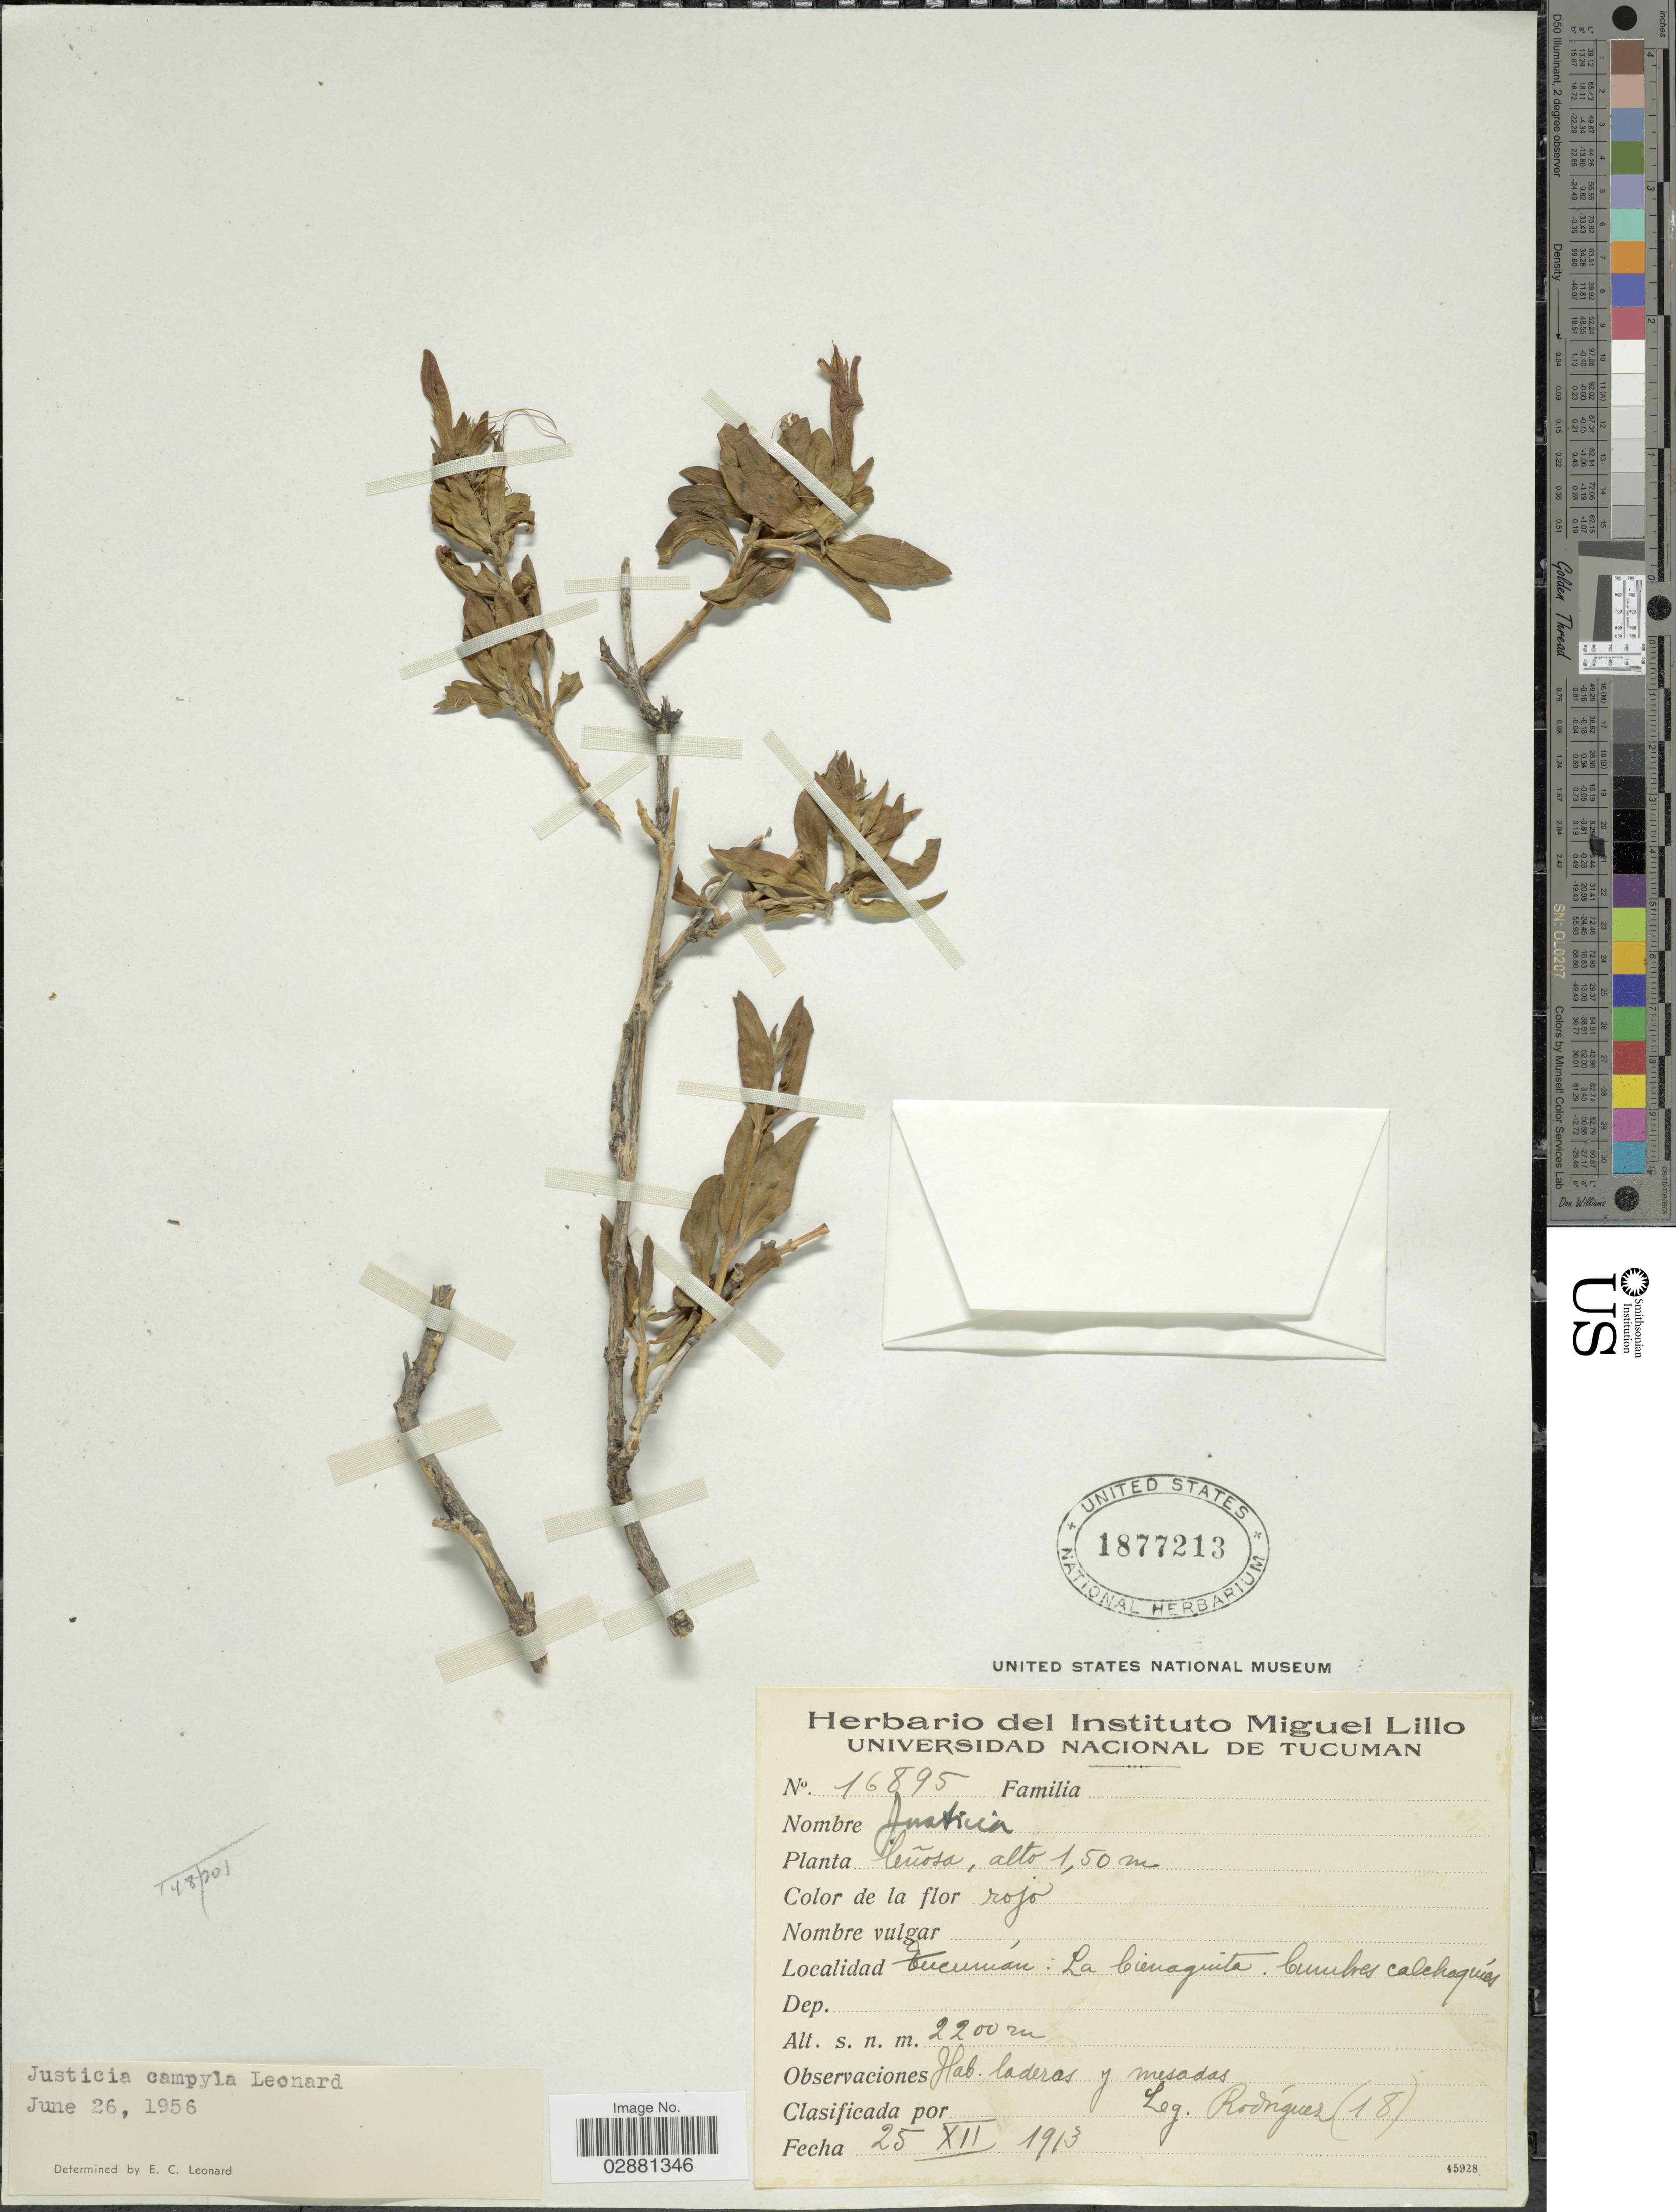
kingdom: Plantae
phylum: Tracheophyta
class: Magnoliopsida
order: Lamiales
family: Acanthaceae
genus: Justicia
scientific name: Justicia xylosteoides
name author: Griseb.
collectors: Rodriguez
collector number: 18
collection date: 1913-12-25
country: Argentina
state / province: Tucuman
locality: Tucumán: La Cienaguita, Cumbres Calchaqués.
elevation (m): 2200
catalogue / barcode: US 1877213